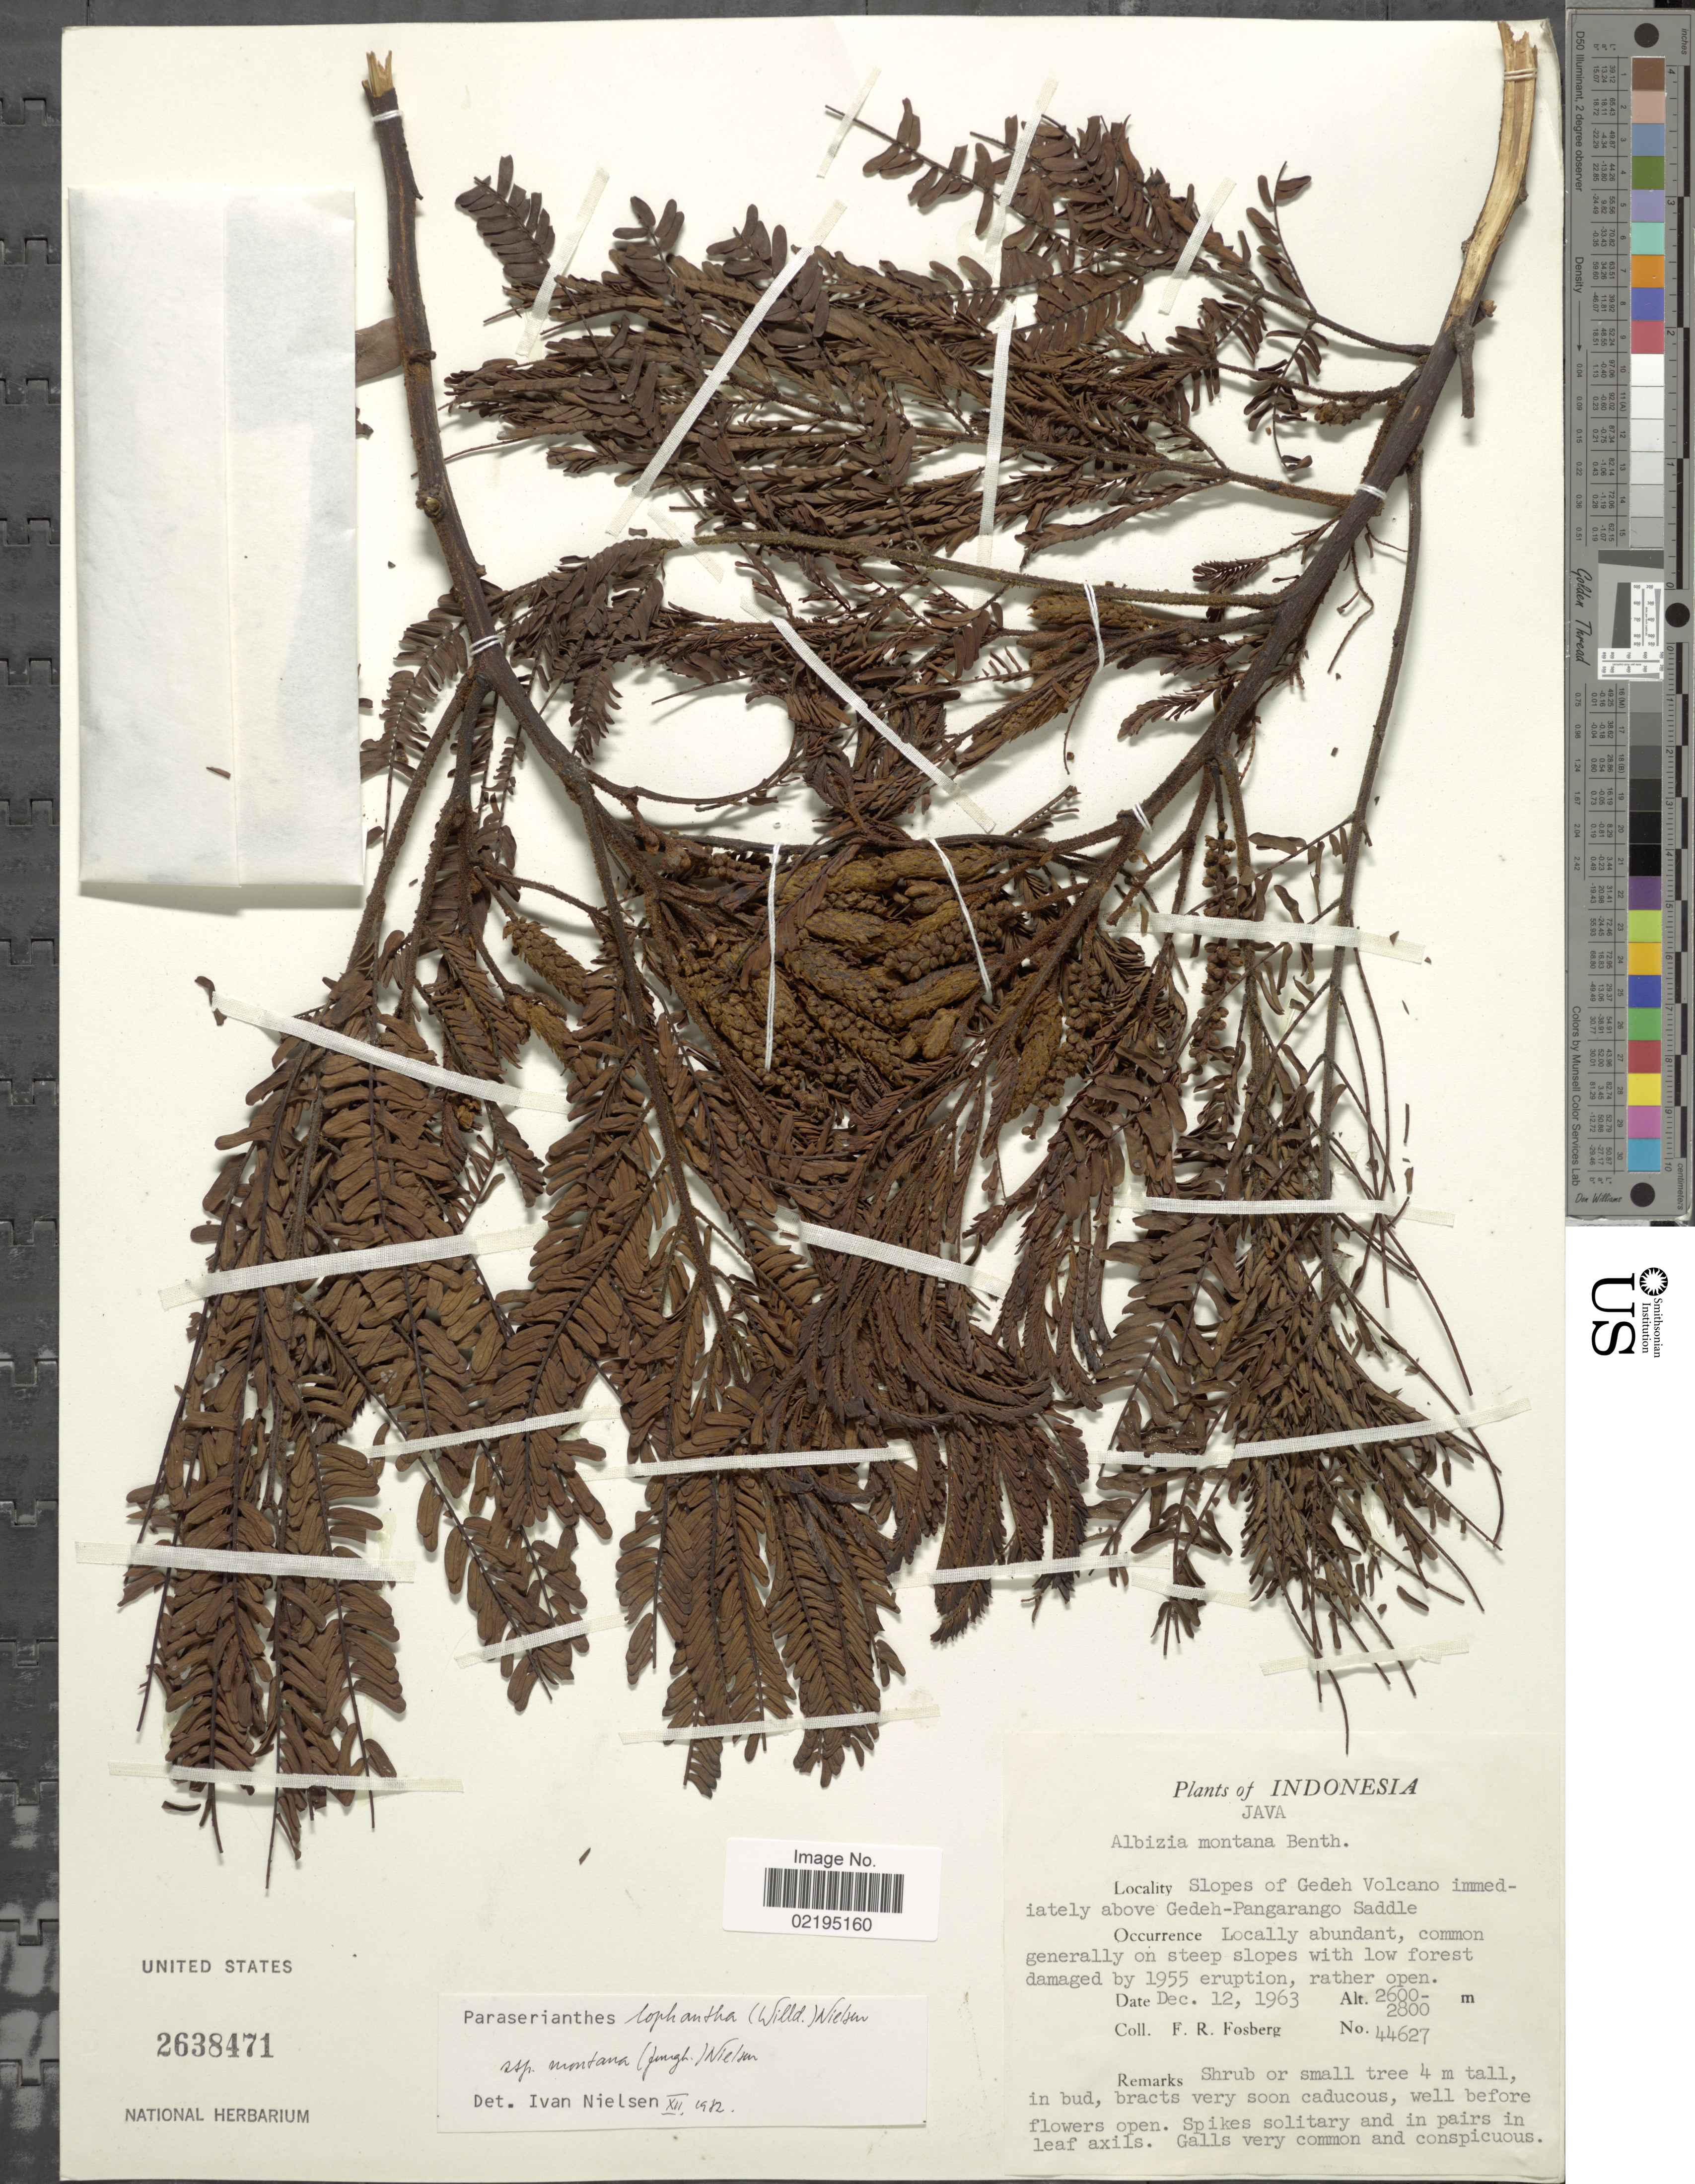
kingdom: Plantae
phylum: Tracheophyta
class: Magnoliopsida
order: Fabales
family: Fabaceae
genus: Albizia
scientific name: Albizia montana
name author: Benth.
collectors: F. R. Fosberg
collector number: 44627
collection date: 1963-12-12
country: Indonesia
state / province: Java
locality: Slopes of Gedeh Volcano immediately above Gedeh-Pangarango Saddle, common generally on steep slopes.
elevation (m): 2600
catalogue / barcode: US 2638471